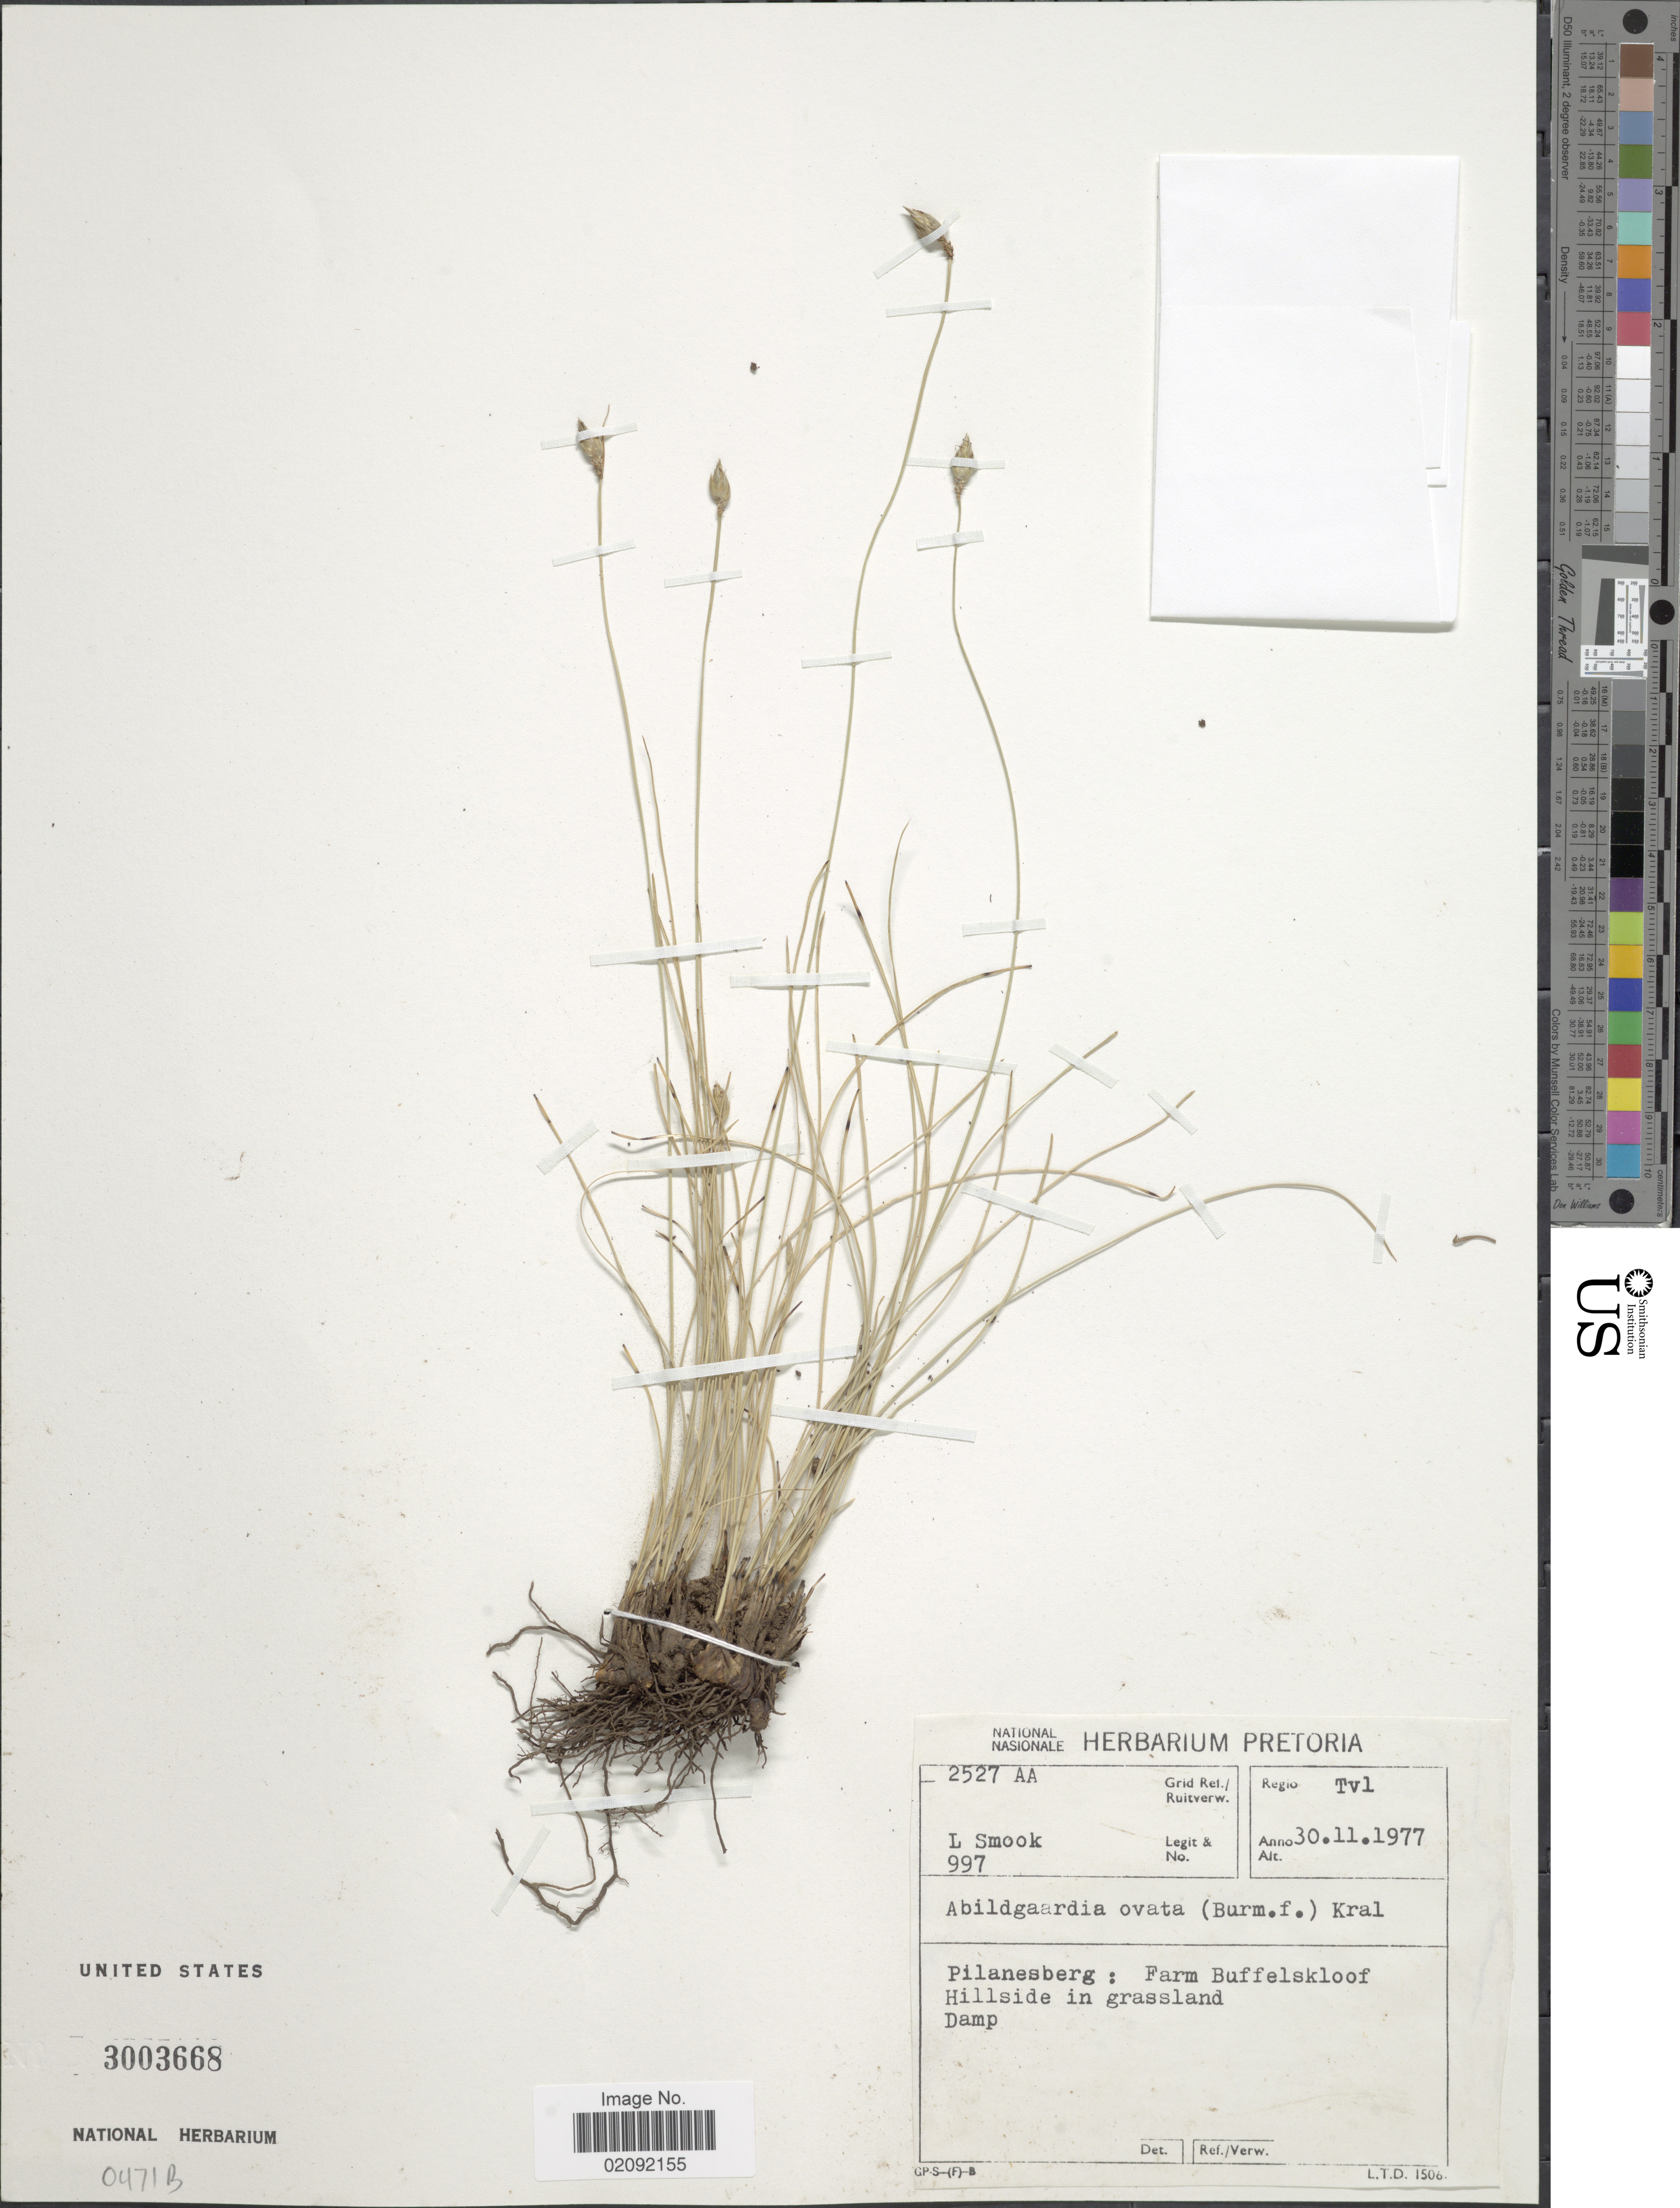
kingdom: Plantae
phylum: Tracheophyta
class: Liliopsida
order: Poales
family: Cyperaceae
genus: Abildgaardia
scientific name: Abildgaardia ovata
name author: (Burm. f.) Kral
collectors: L. Smook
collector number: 997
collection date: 1977-11-30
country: South Africa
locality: Regio Tvl, Pilanesberg: Farm Buffelskloof Hillside in grassland, Grid Ref./ Ruitverw. 2527AA.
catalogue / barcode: US 3003668